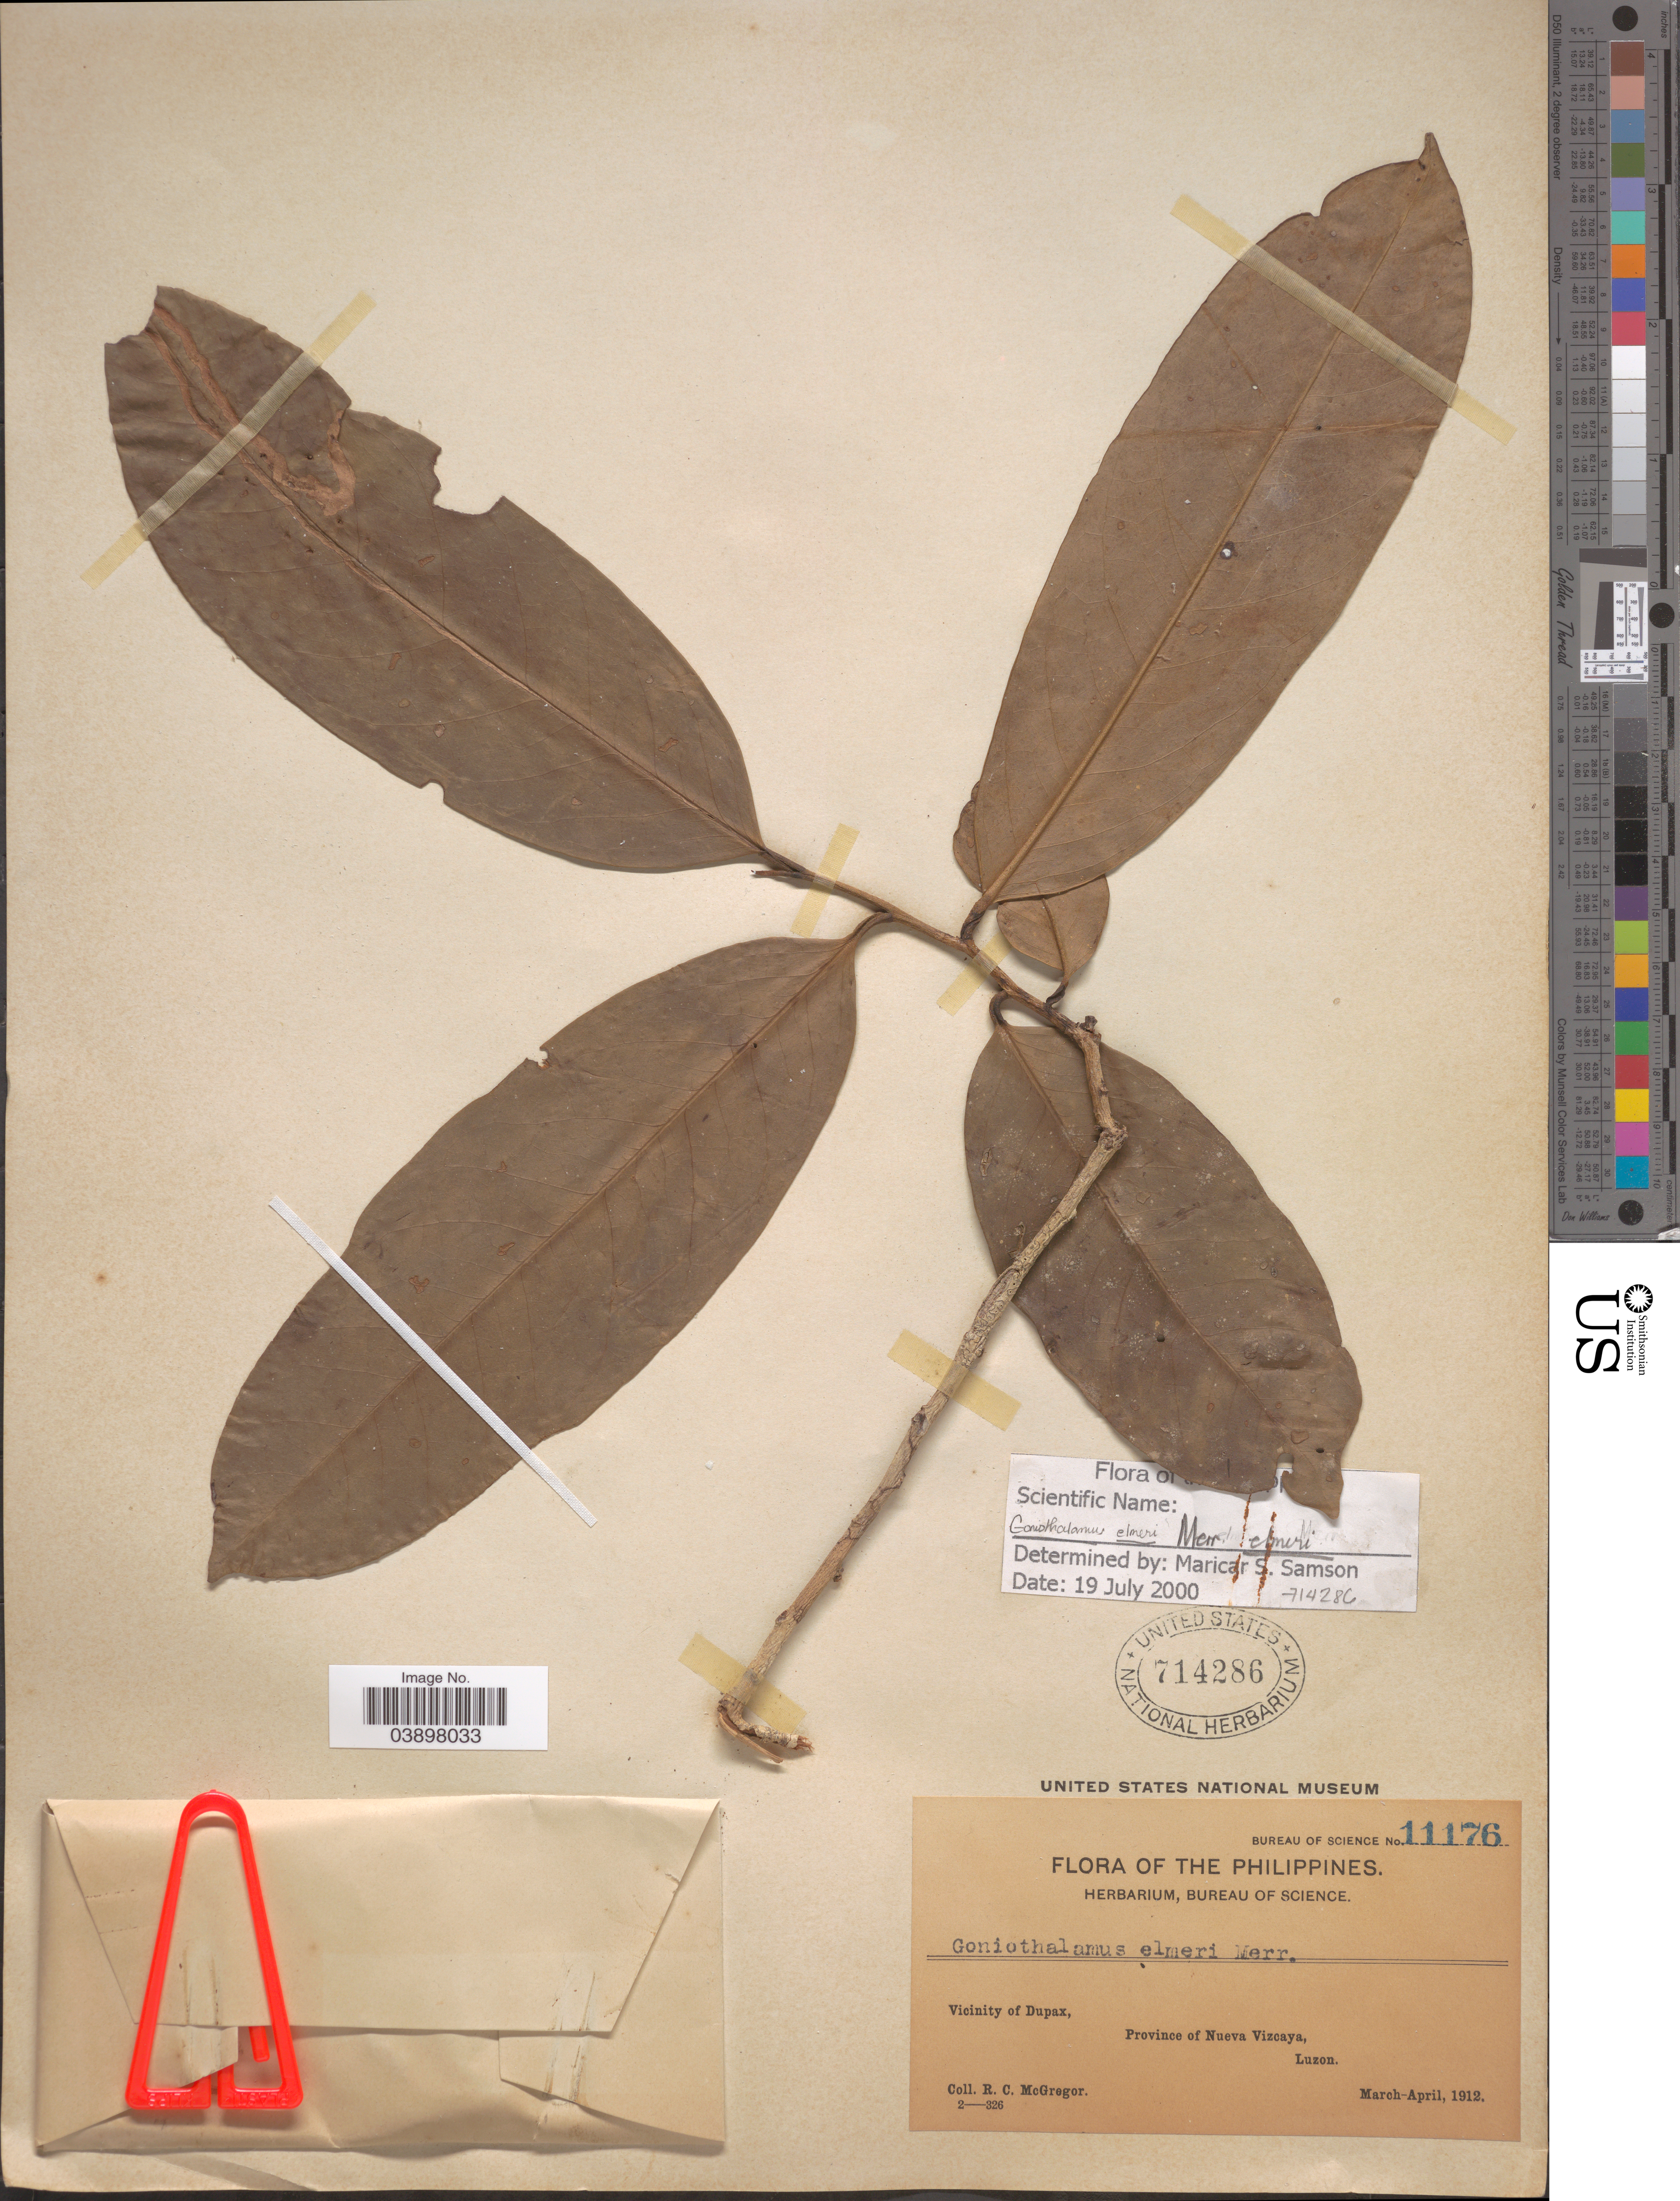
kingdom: Plantae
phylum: Tracheophyta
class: Magnoliopsida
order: Magnoliales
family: Annonaceae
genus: Goniothalamus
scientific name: Goniothalamus elmeri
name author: Merr.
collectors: R. C. McGregor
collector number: Bureau of Science 11176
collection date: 1912-03/1912-04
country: Philippines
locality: Vicinity of Dupax, Province of Nueva Vizcaya, Luzon.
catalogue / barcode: US 714286